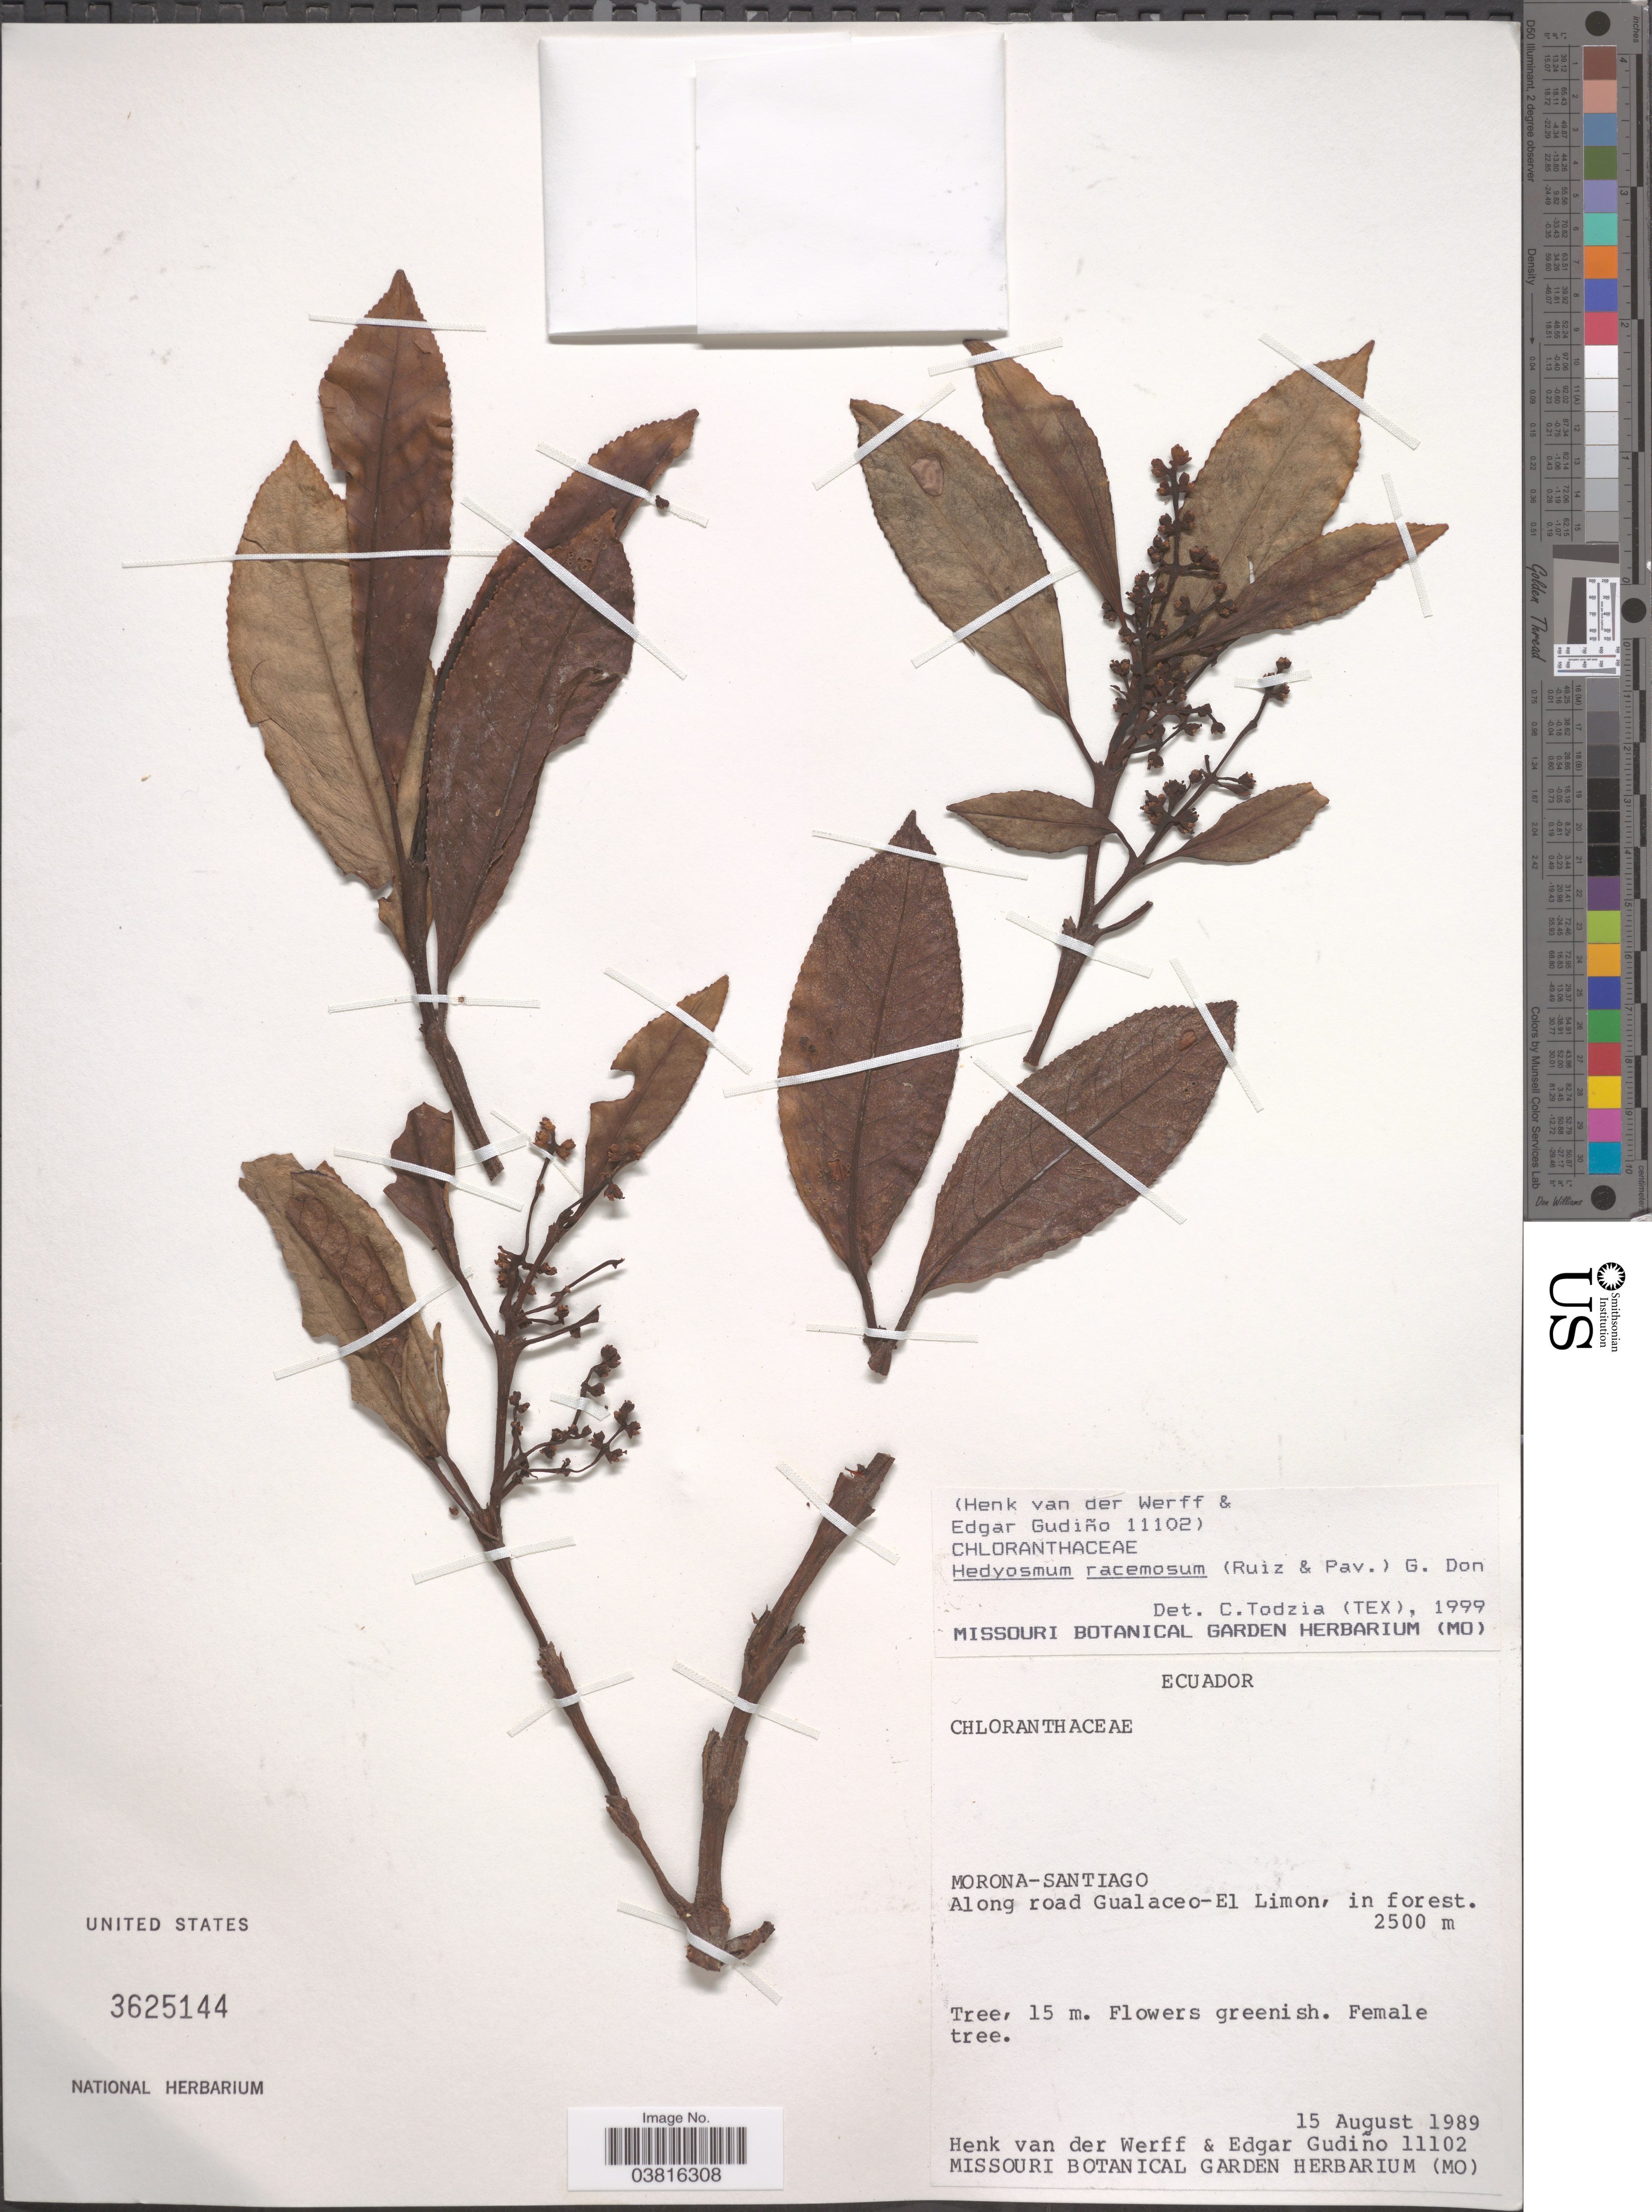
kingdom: Plantae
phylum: Tracheophyta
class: Magnoliopsida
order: Chloranthales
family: Chloranthaceae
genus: Hedyosmum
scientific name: Hedyosmum racemosum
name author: (Ruiz & Pav.) G. Don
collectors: H. van der Werff & E. Gudiño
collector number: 11102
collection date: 1989-08-15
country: Ecuador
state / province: Morona-Santiago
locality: Along road Gualaceo-El Limon.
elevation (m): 2500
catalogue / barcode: US 3625144